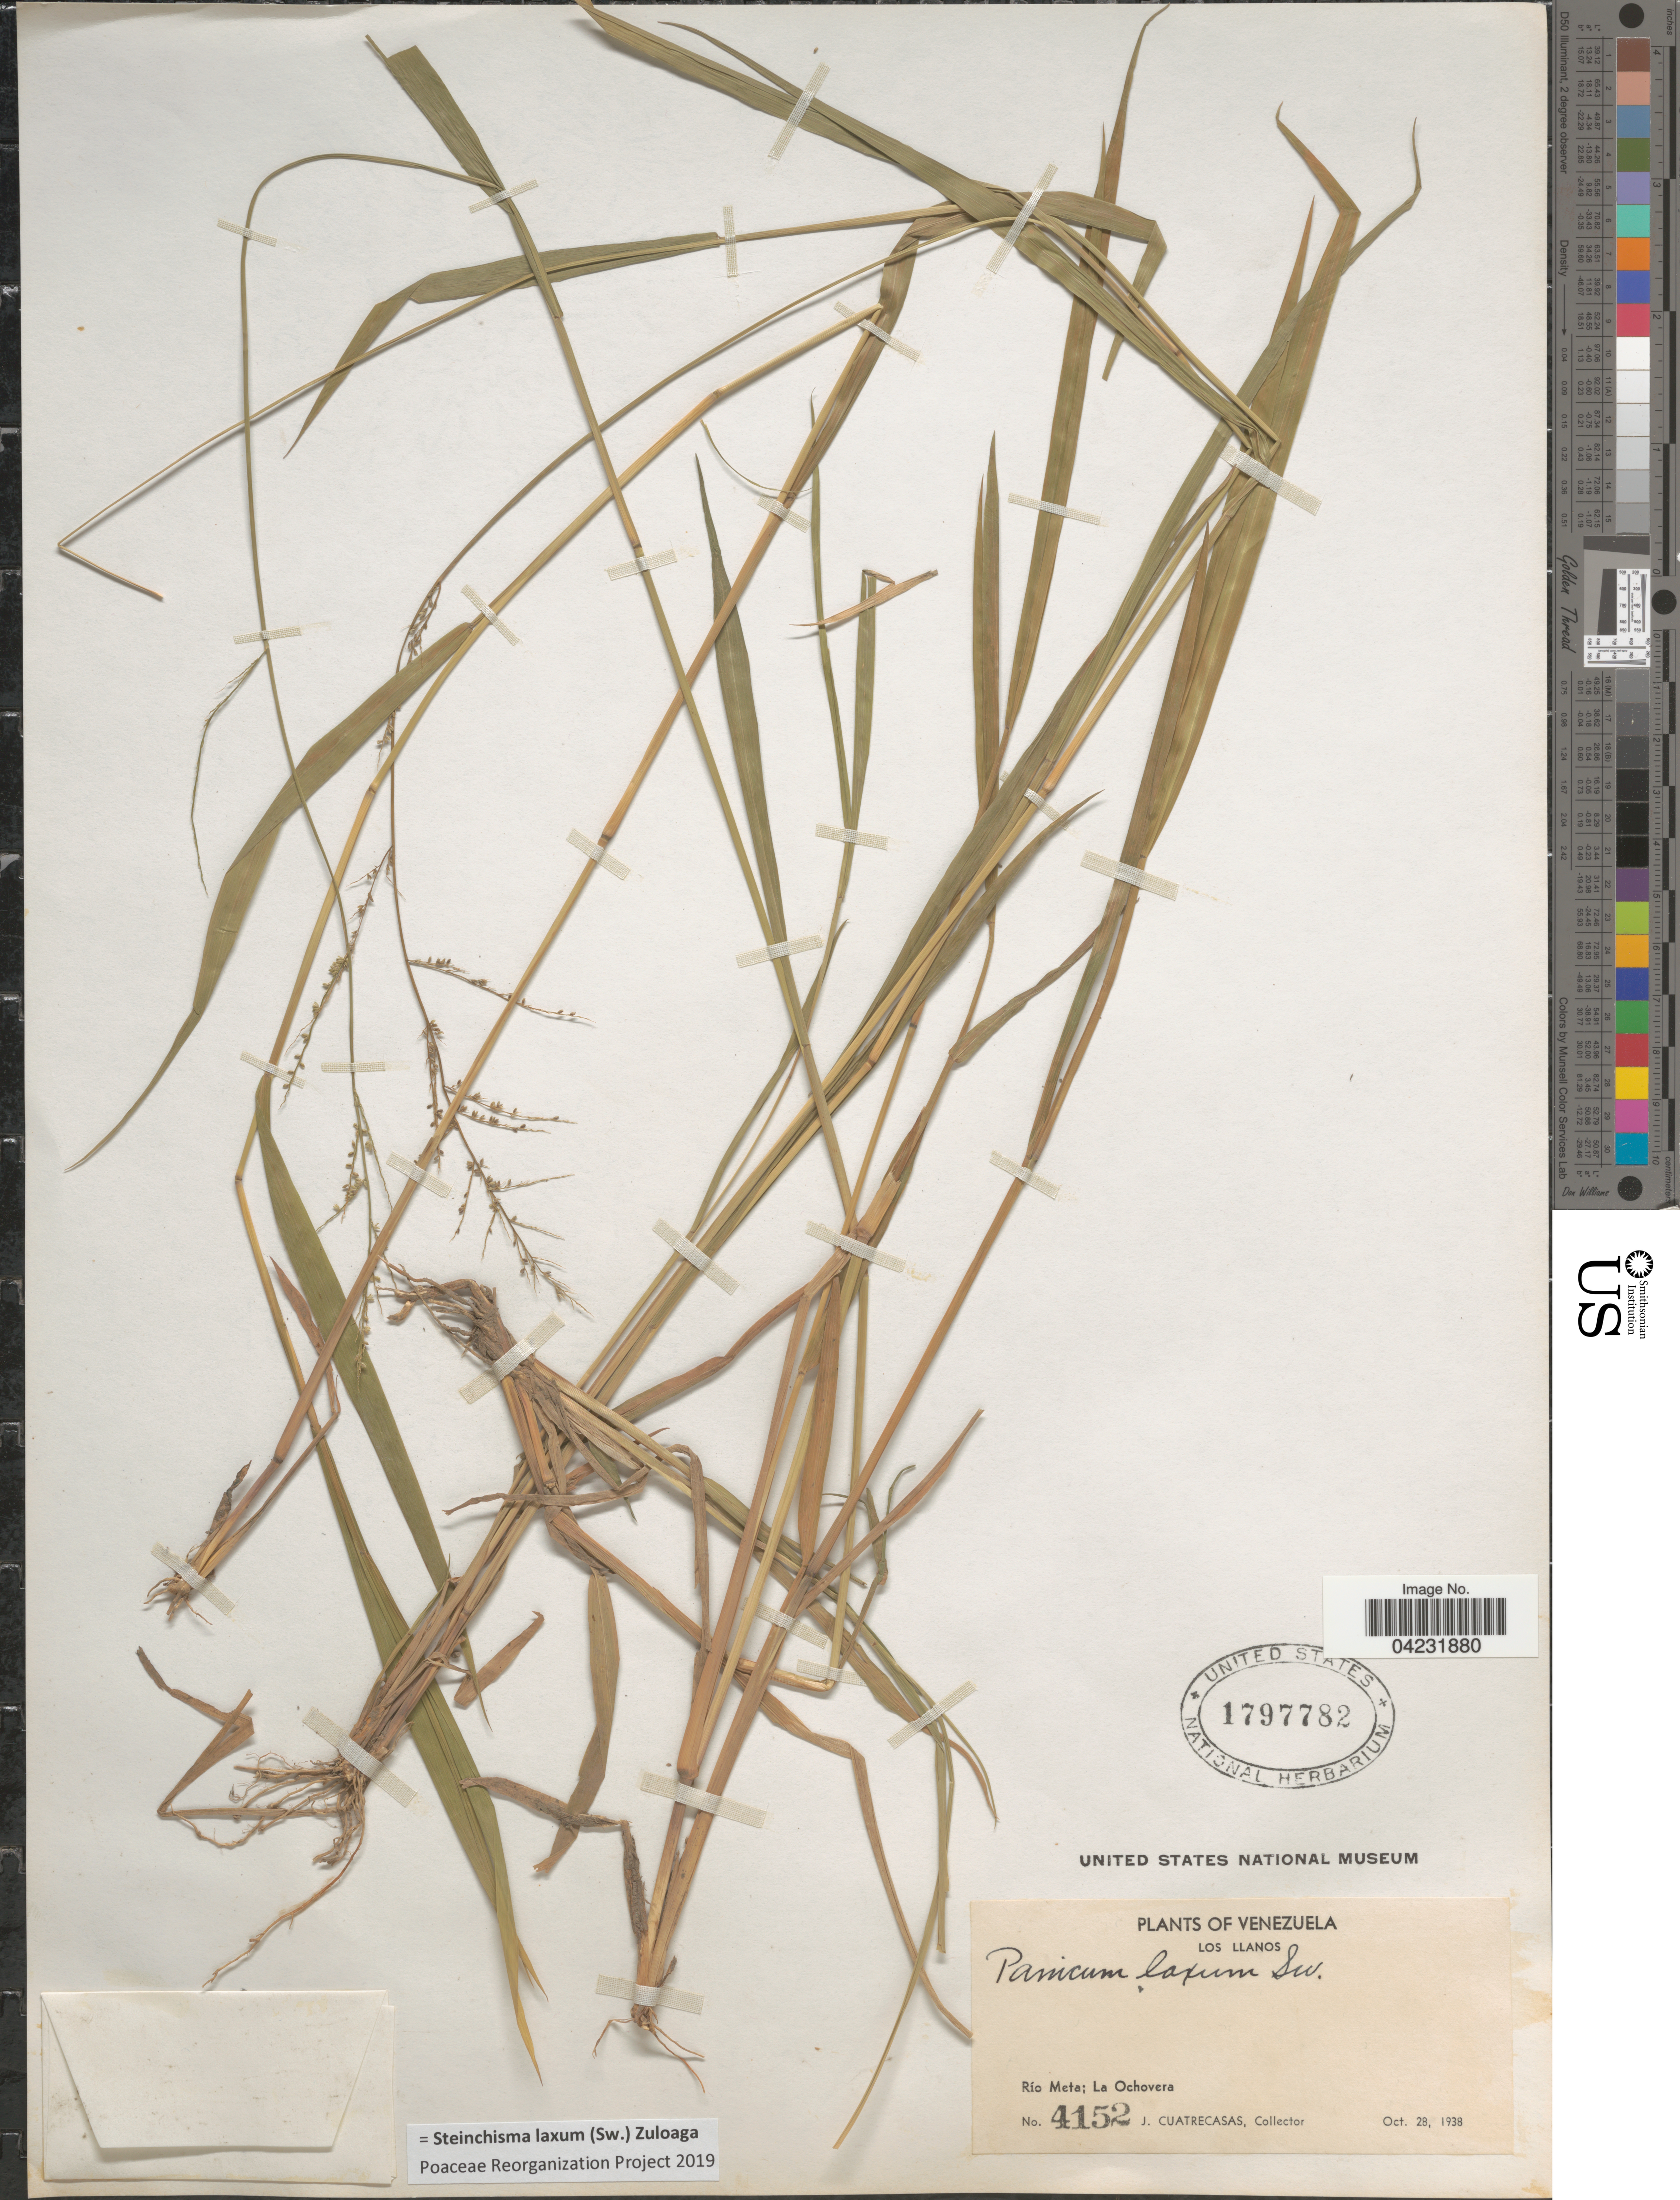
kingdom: Plantae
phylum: Tracheophyta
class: Liliopsida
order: Poales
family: Poaceae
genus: Steinchisma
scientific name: Steinchisma laxum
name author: (Sw.) Zuloaga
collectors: J. Cuatrecasas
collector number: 4152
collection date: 1938-10-28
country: Venezuela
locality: Los Llanos. Río Meta; La Ochovera.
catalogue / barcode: US 1797782